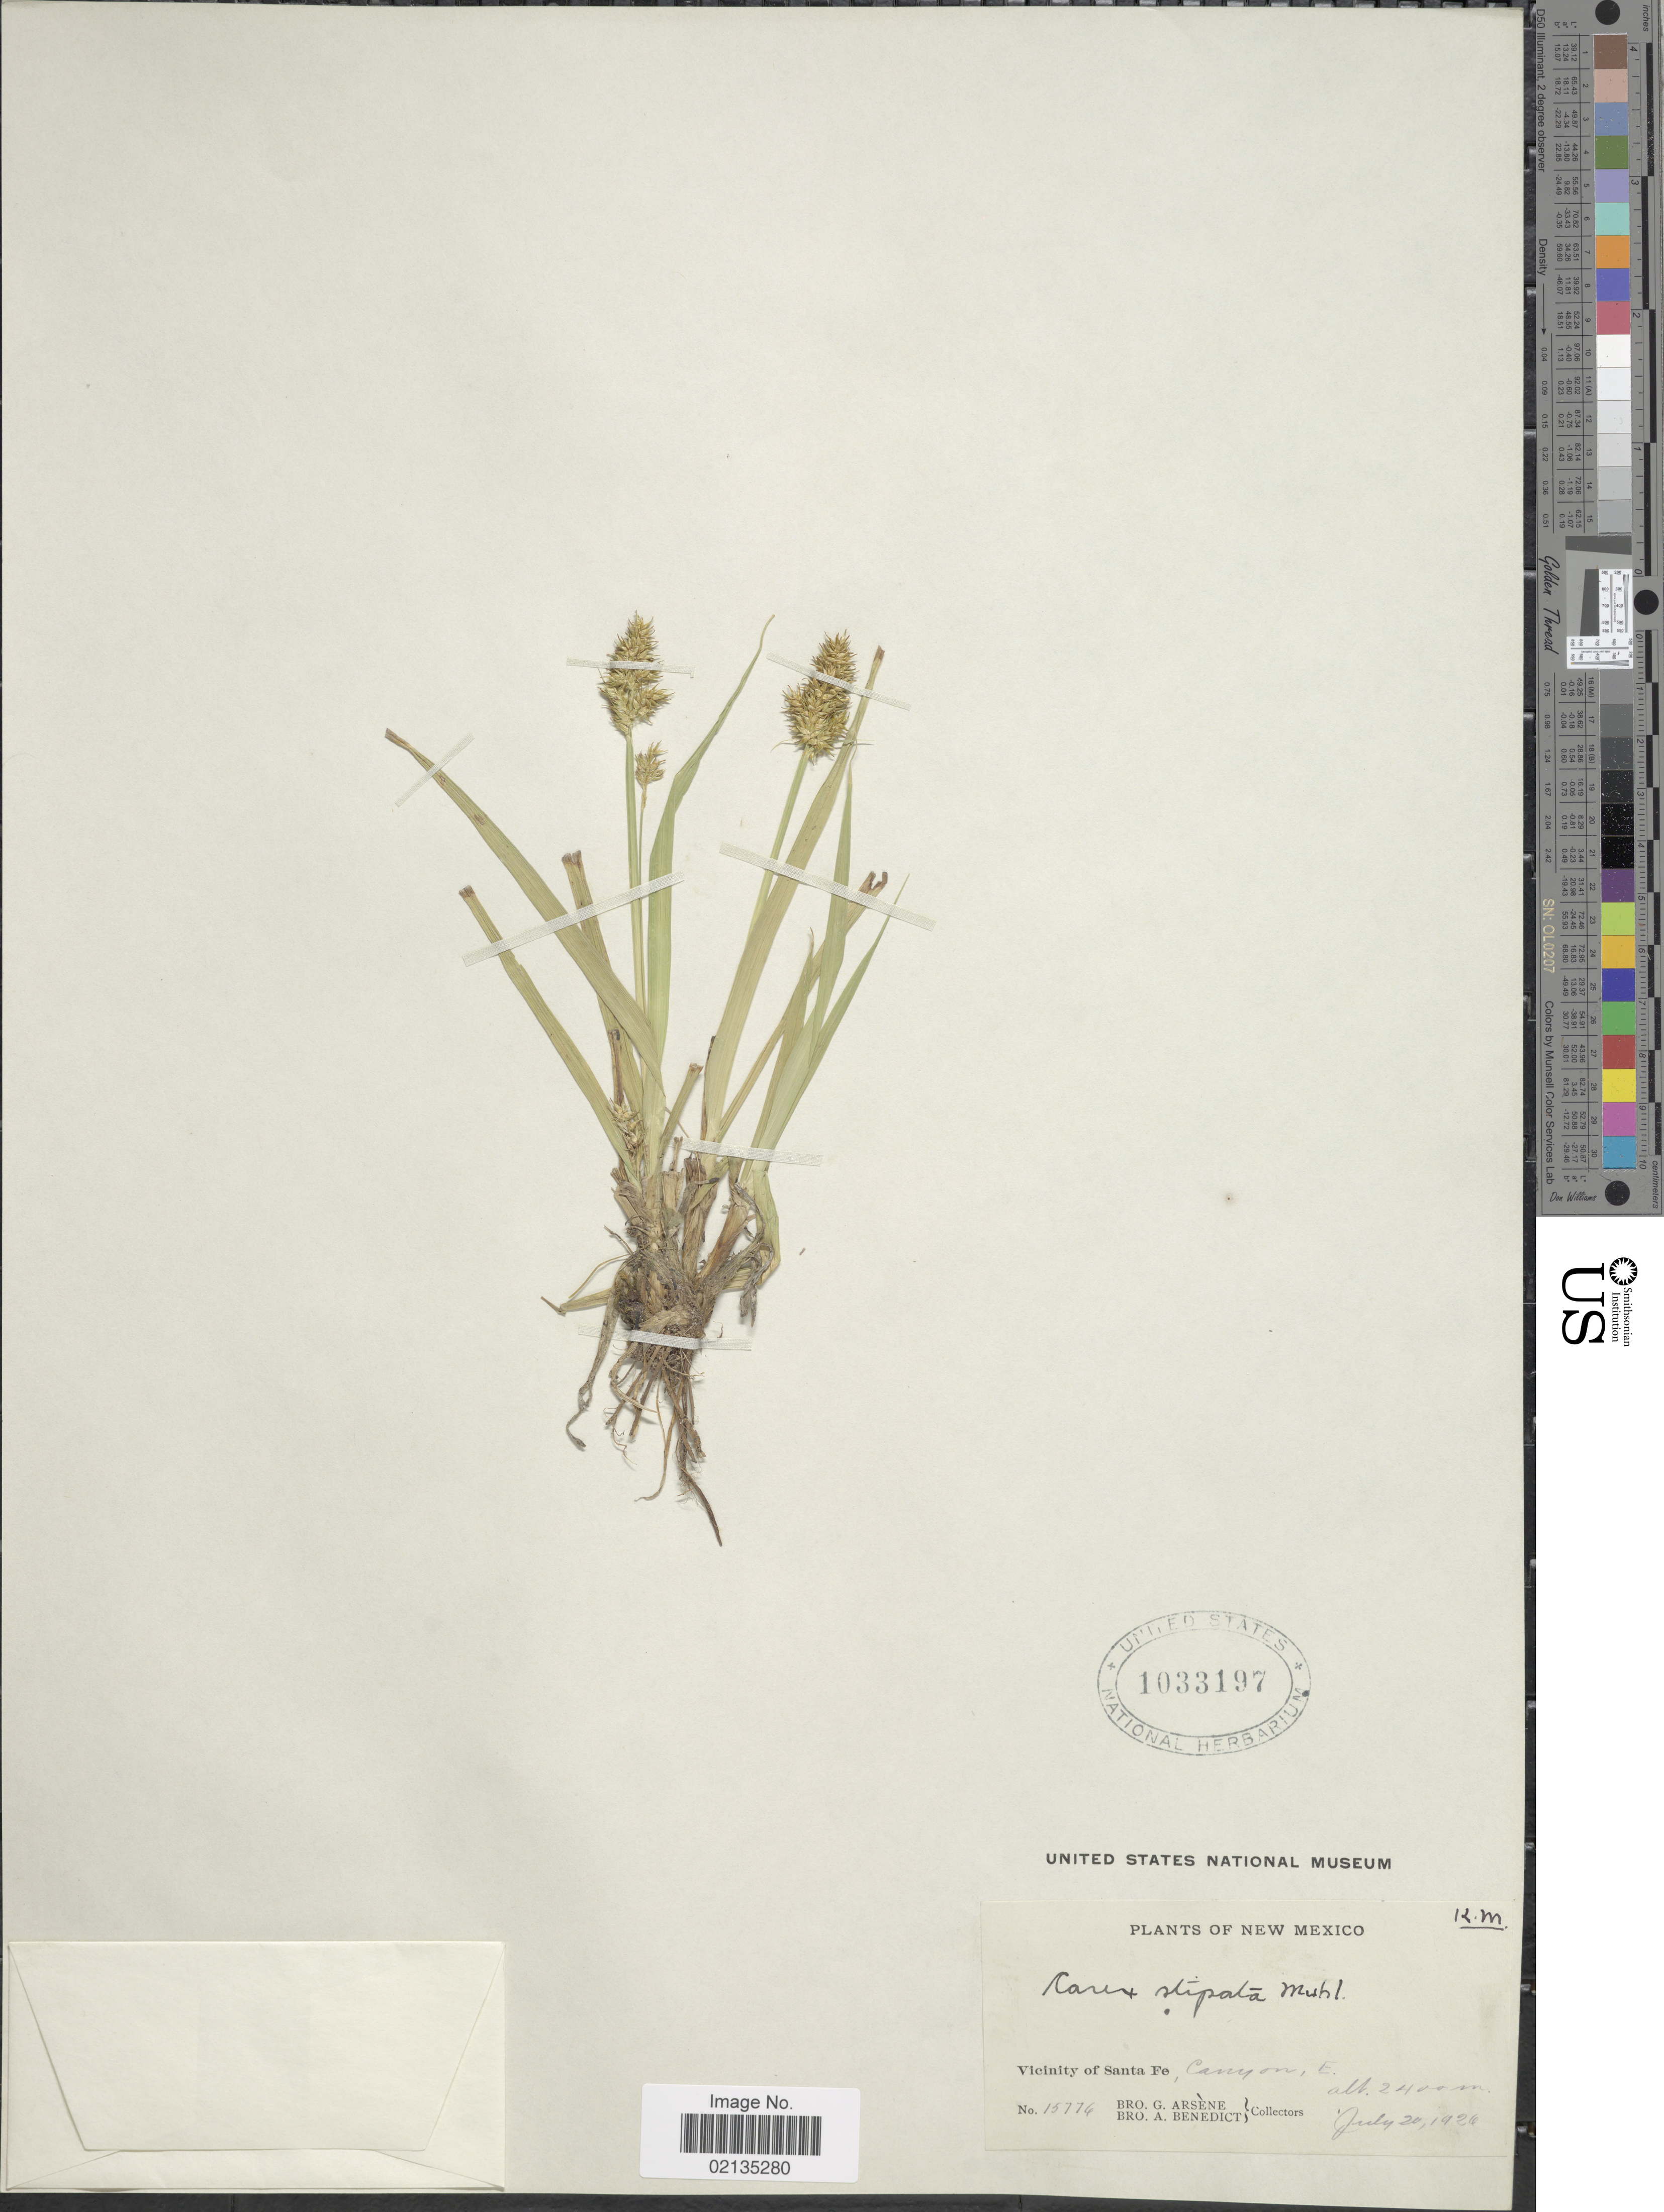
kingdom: Plantae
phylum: Tracheophyta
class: Liliopsida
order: Poales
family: Cyperaceae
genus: Carex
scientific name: Carex stipata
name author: Muhl. ex Willd.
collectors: Bro. G. Arsène & Bro. A. Benedict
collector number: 15774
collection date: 1926-07-20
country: United States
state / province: New Mexico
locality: Vicinity of Santa Fe, Canyon, E.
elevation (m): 2400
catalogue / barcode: US 1033197